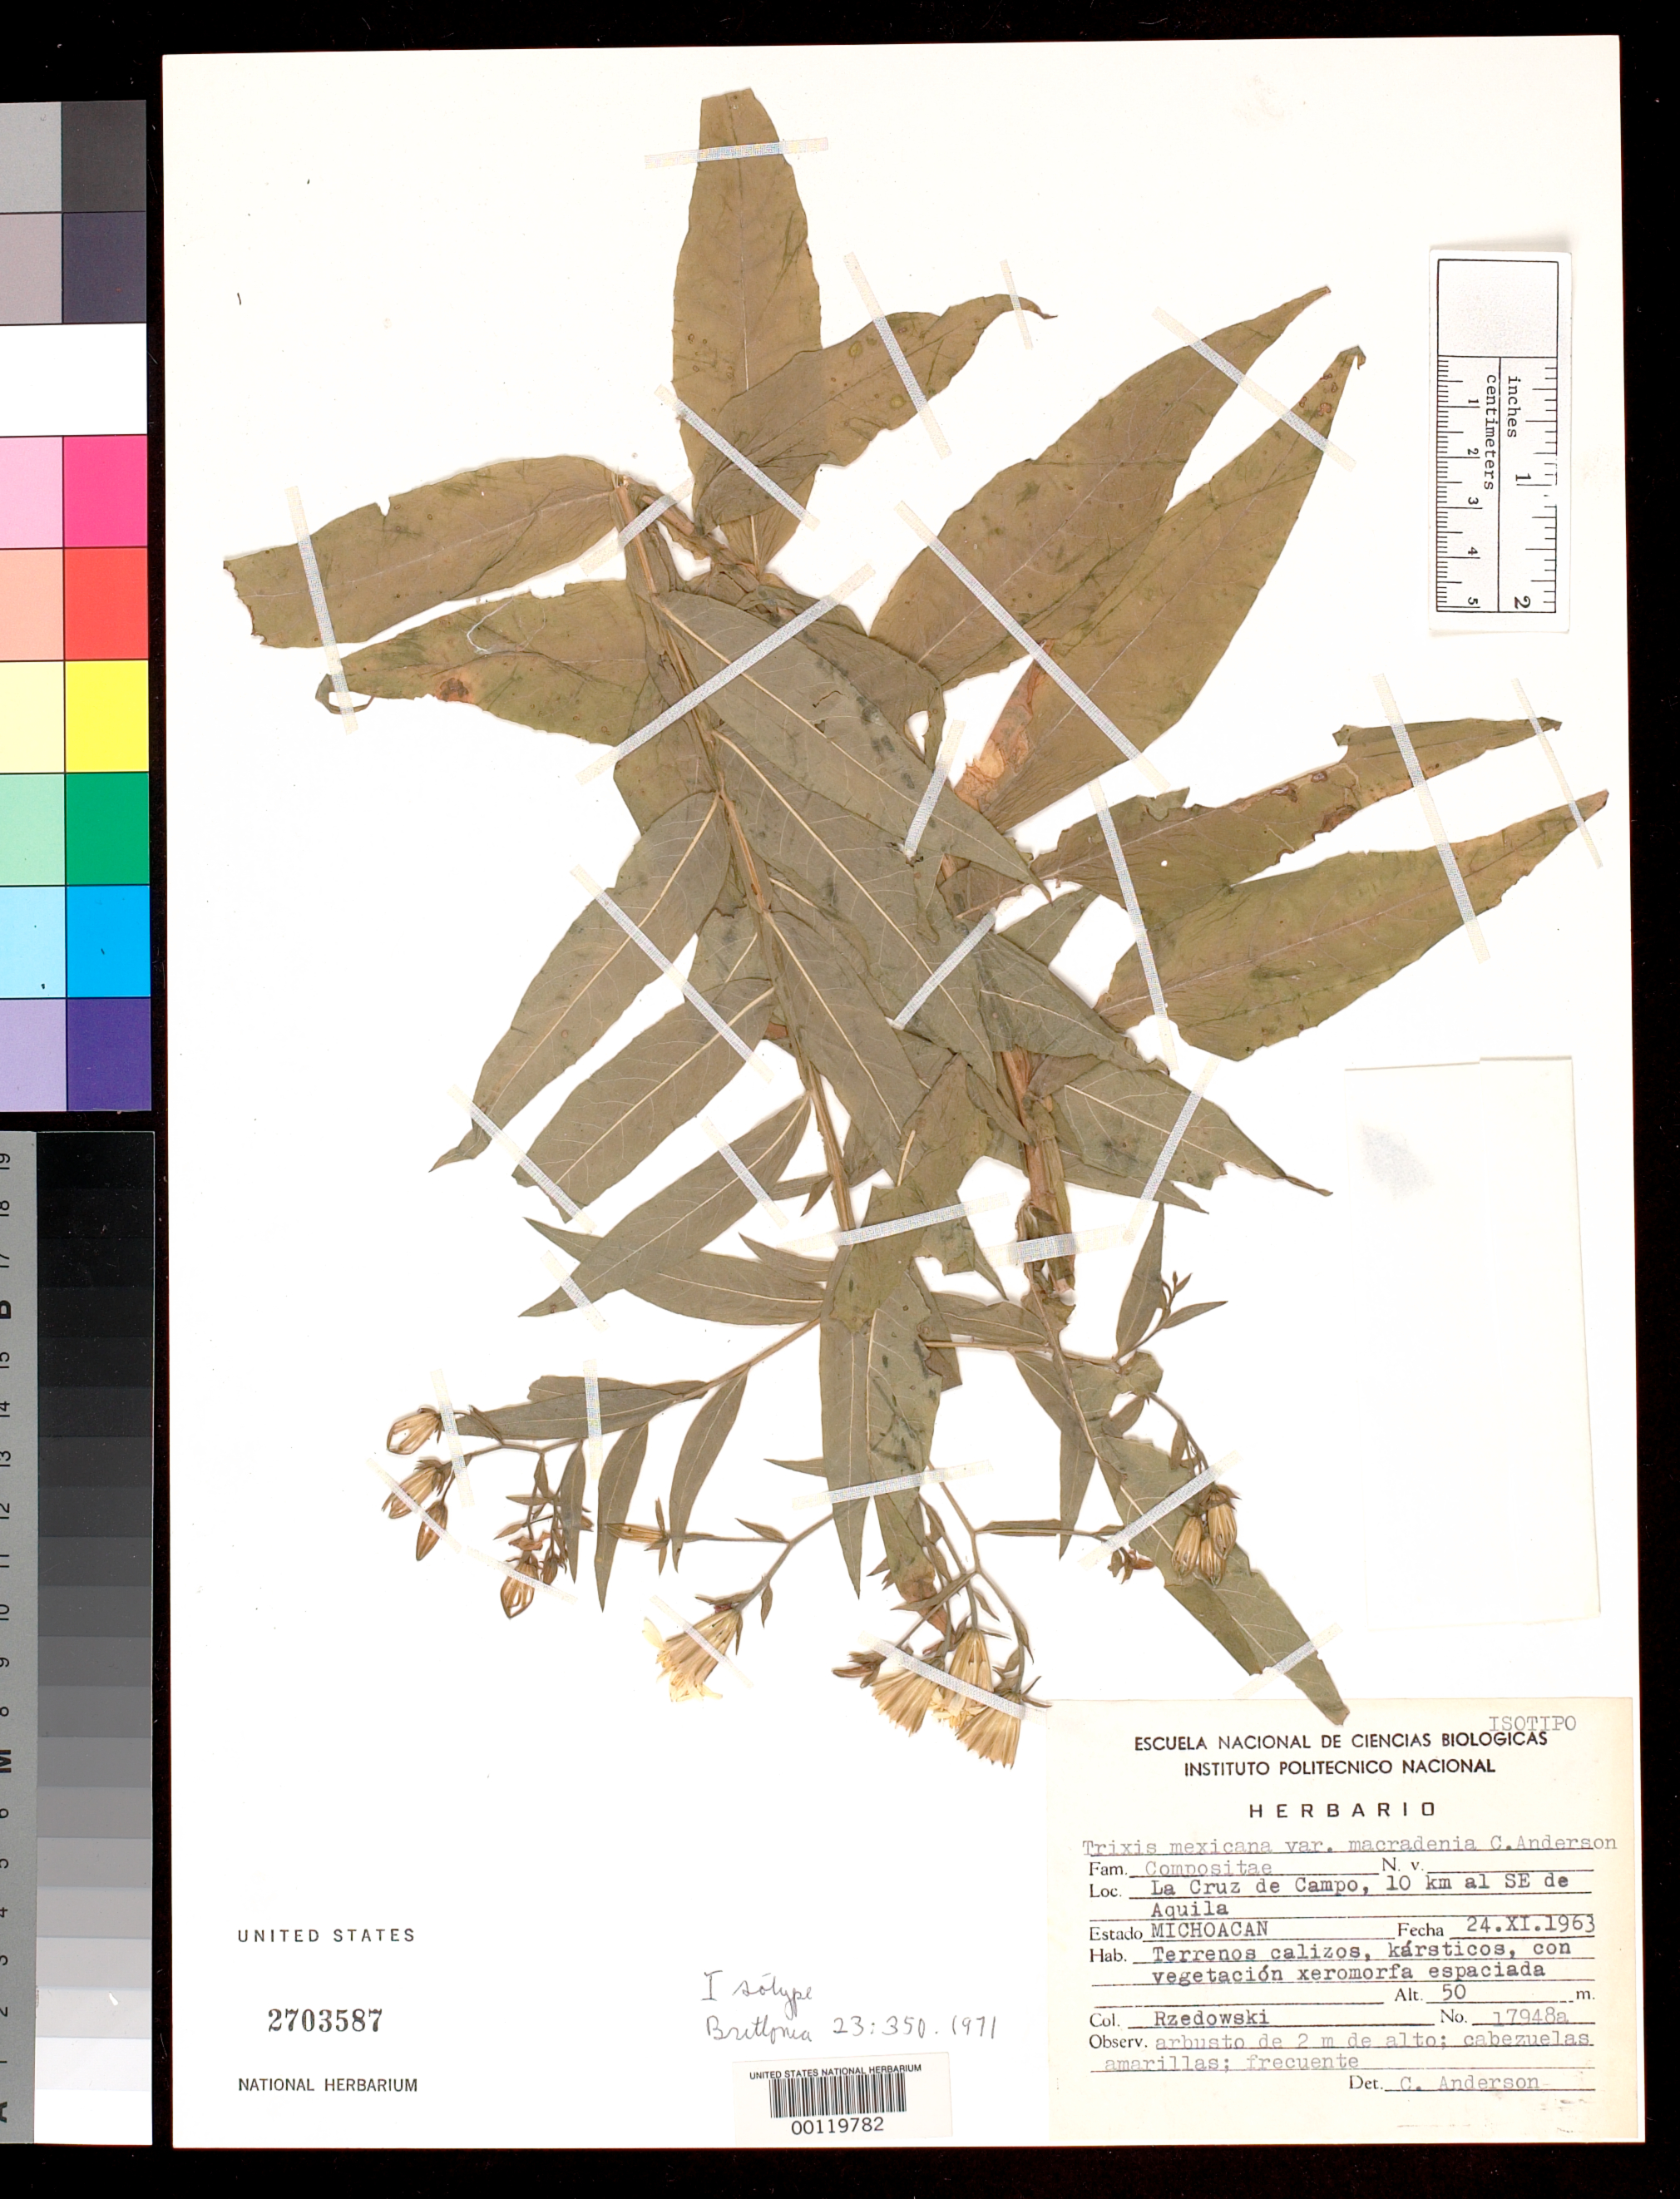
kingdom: Plantae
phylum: Tracheophyta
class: Magnoliopsida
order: Asterales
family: Asteraceae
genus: Trixis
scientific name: Trixis mexicana var. macradenia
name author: C.E. Anderson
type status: Isotype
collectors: J. Rzedowski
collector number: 17948 A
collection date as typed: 24 Nov 1963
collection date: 1963-11-24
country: Mexico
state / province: Michoacán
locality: La Cruz de Campo, 10 km SE of Aquila.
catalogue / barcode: US 2703587